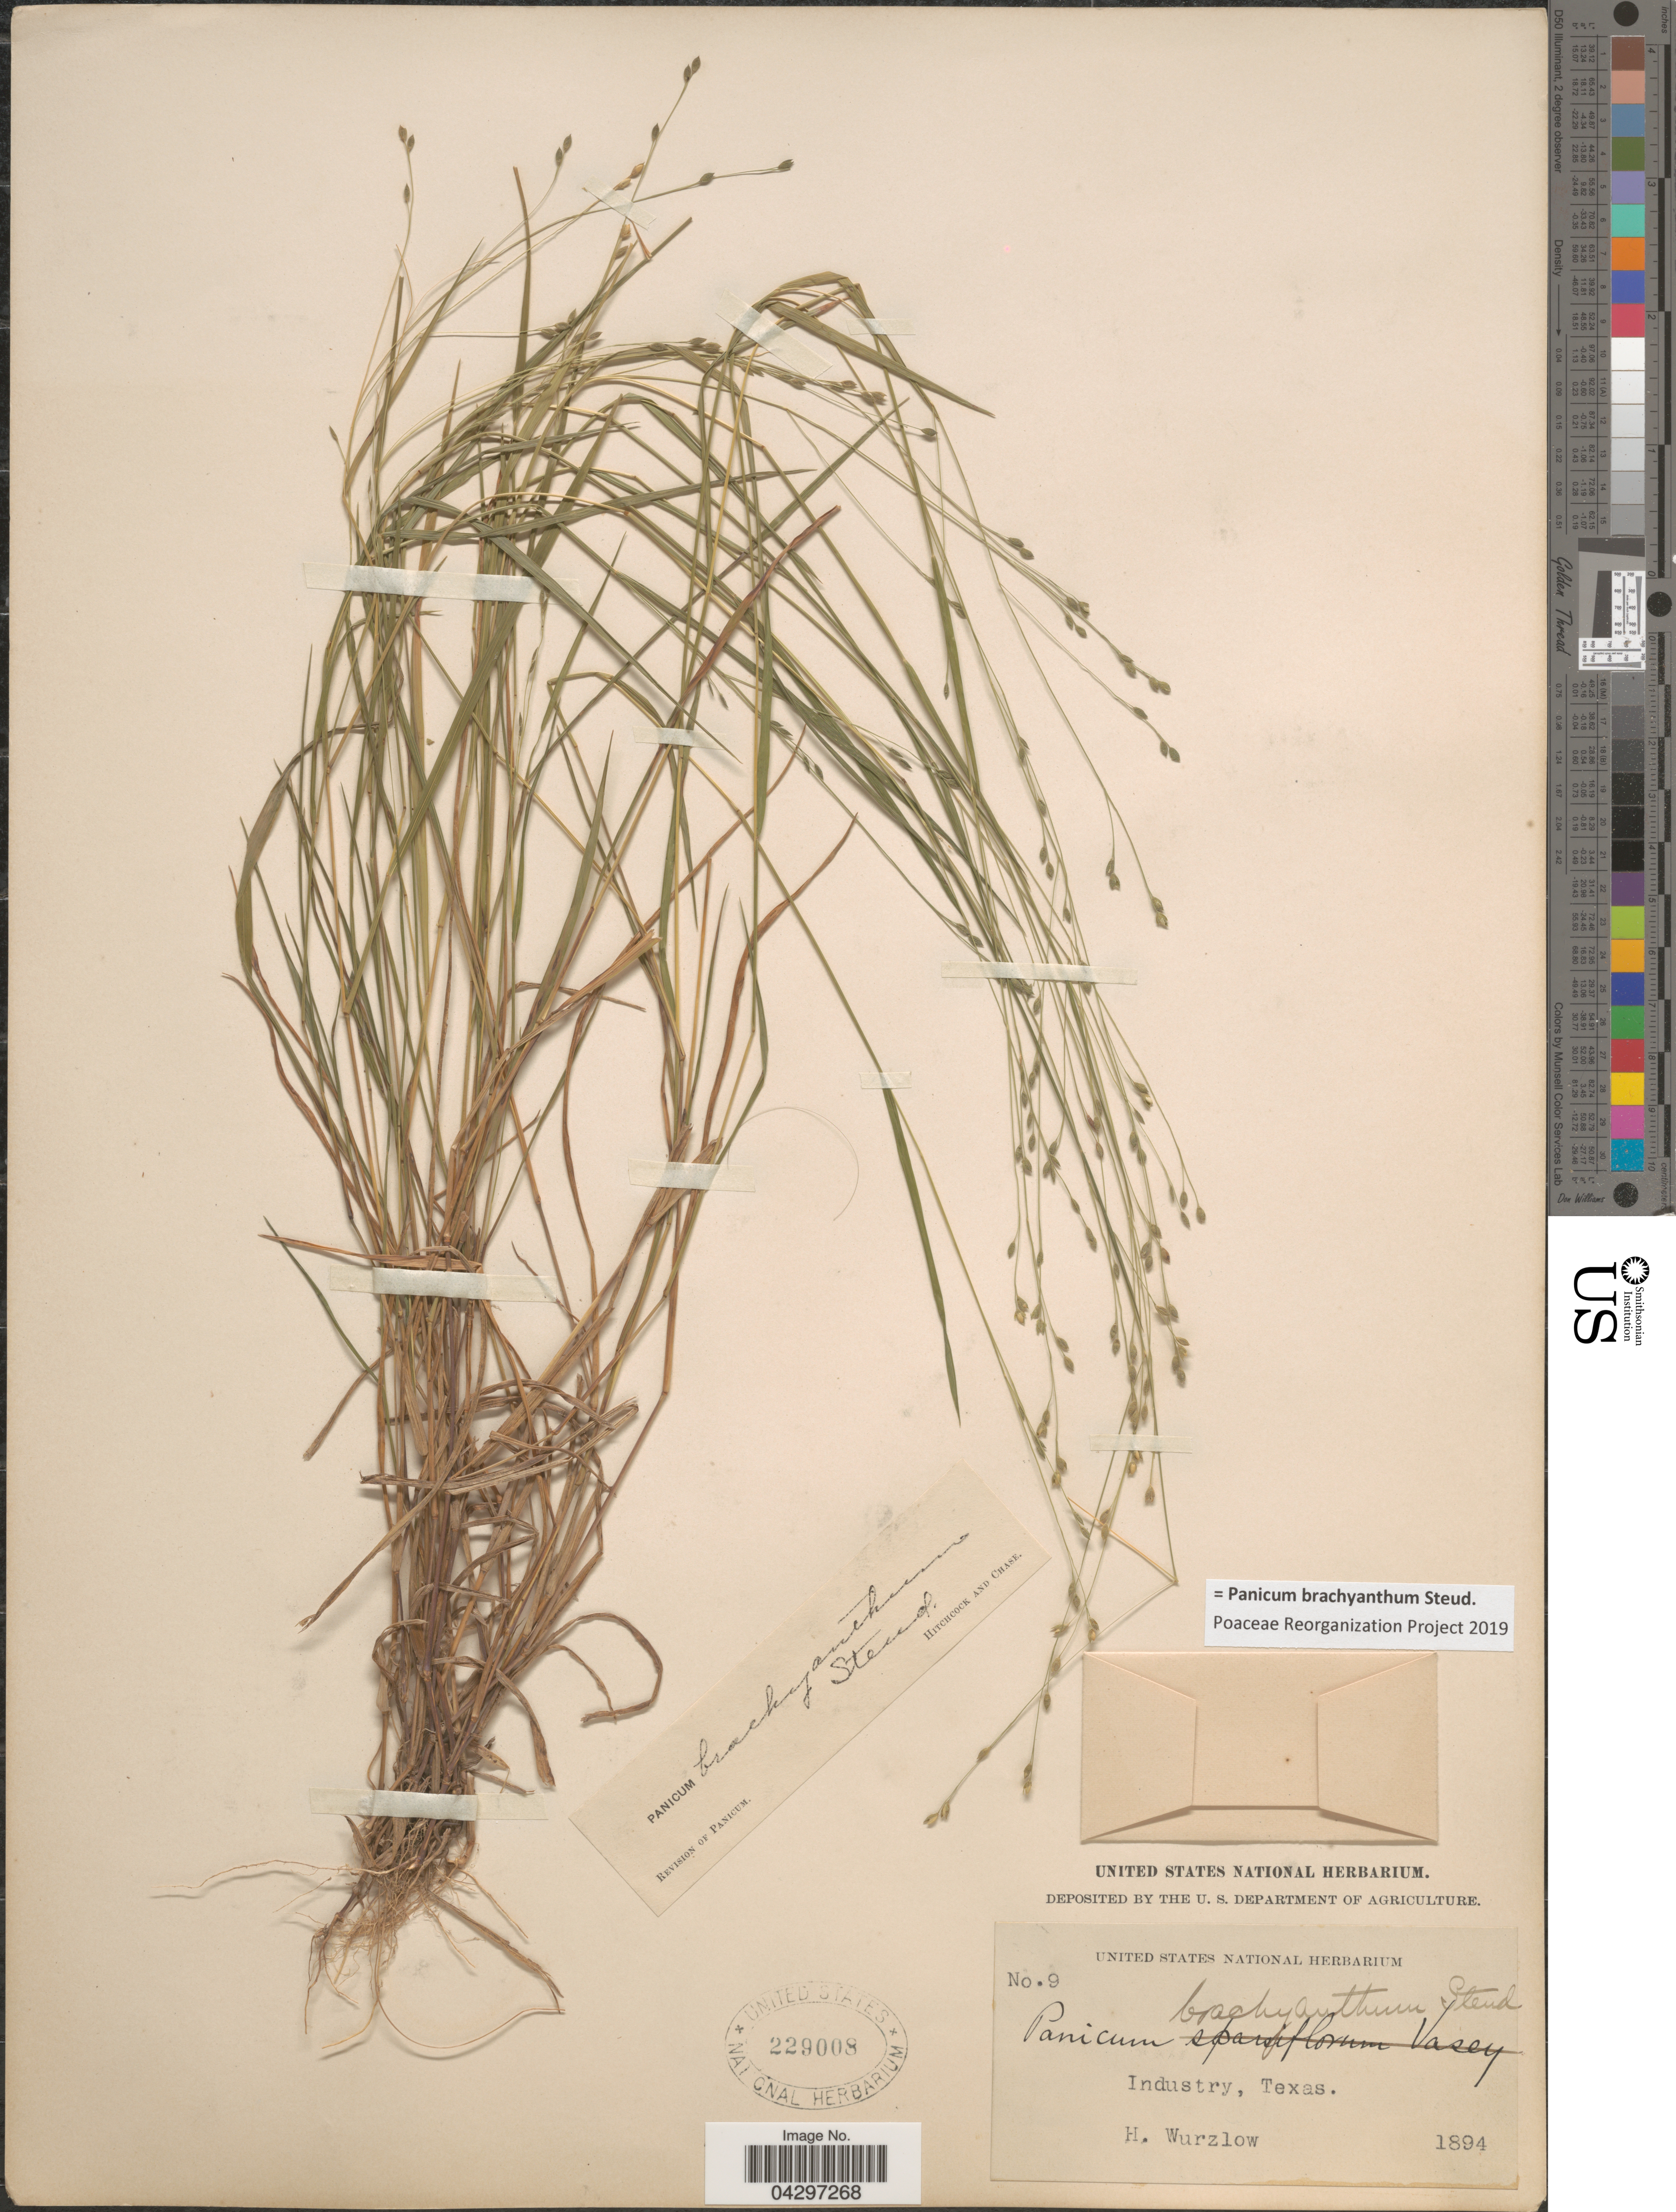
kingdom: Plantae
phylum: Tracheophyta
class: Liliopsida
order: Poales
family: Poaceae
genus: Panicum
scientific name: Panicum brachyanthum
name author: Steud.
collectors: H. Wurzlow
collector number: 9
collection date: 1894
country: United States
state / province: Texas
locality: Industry.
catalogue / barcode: US 229008